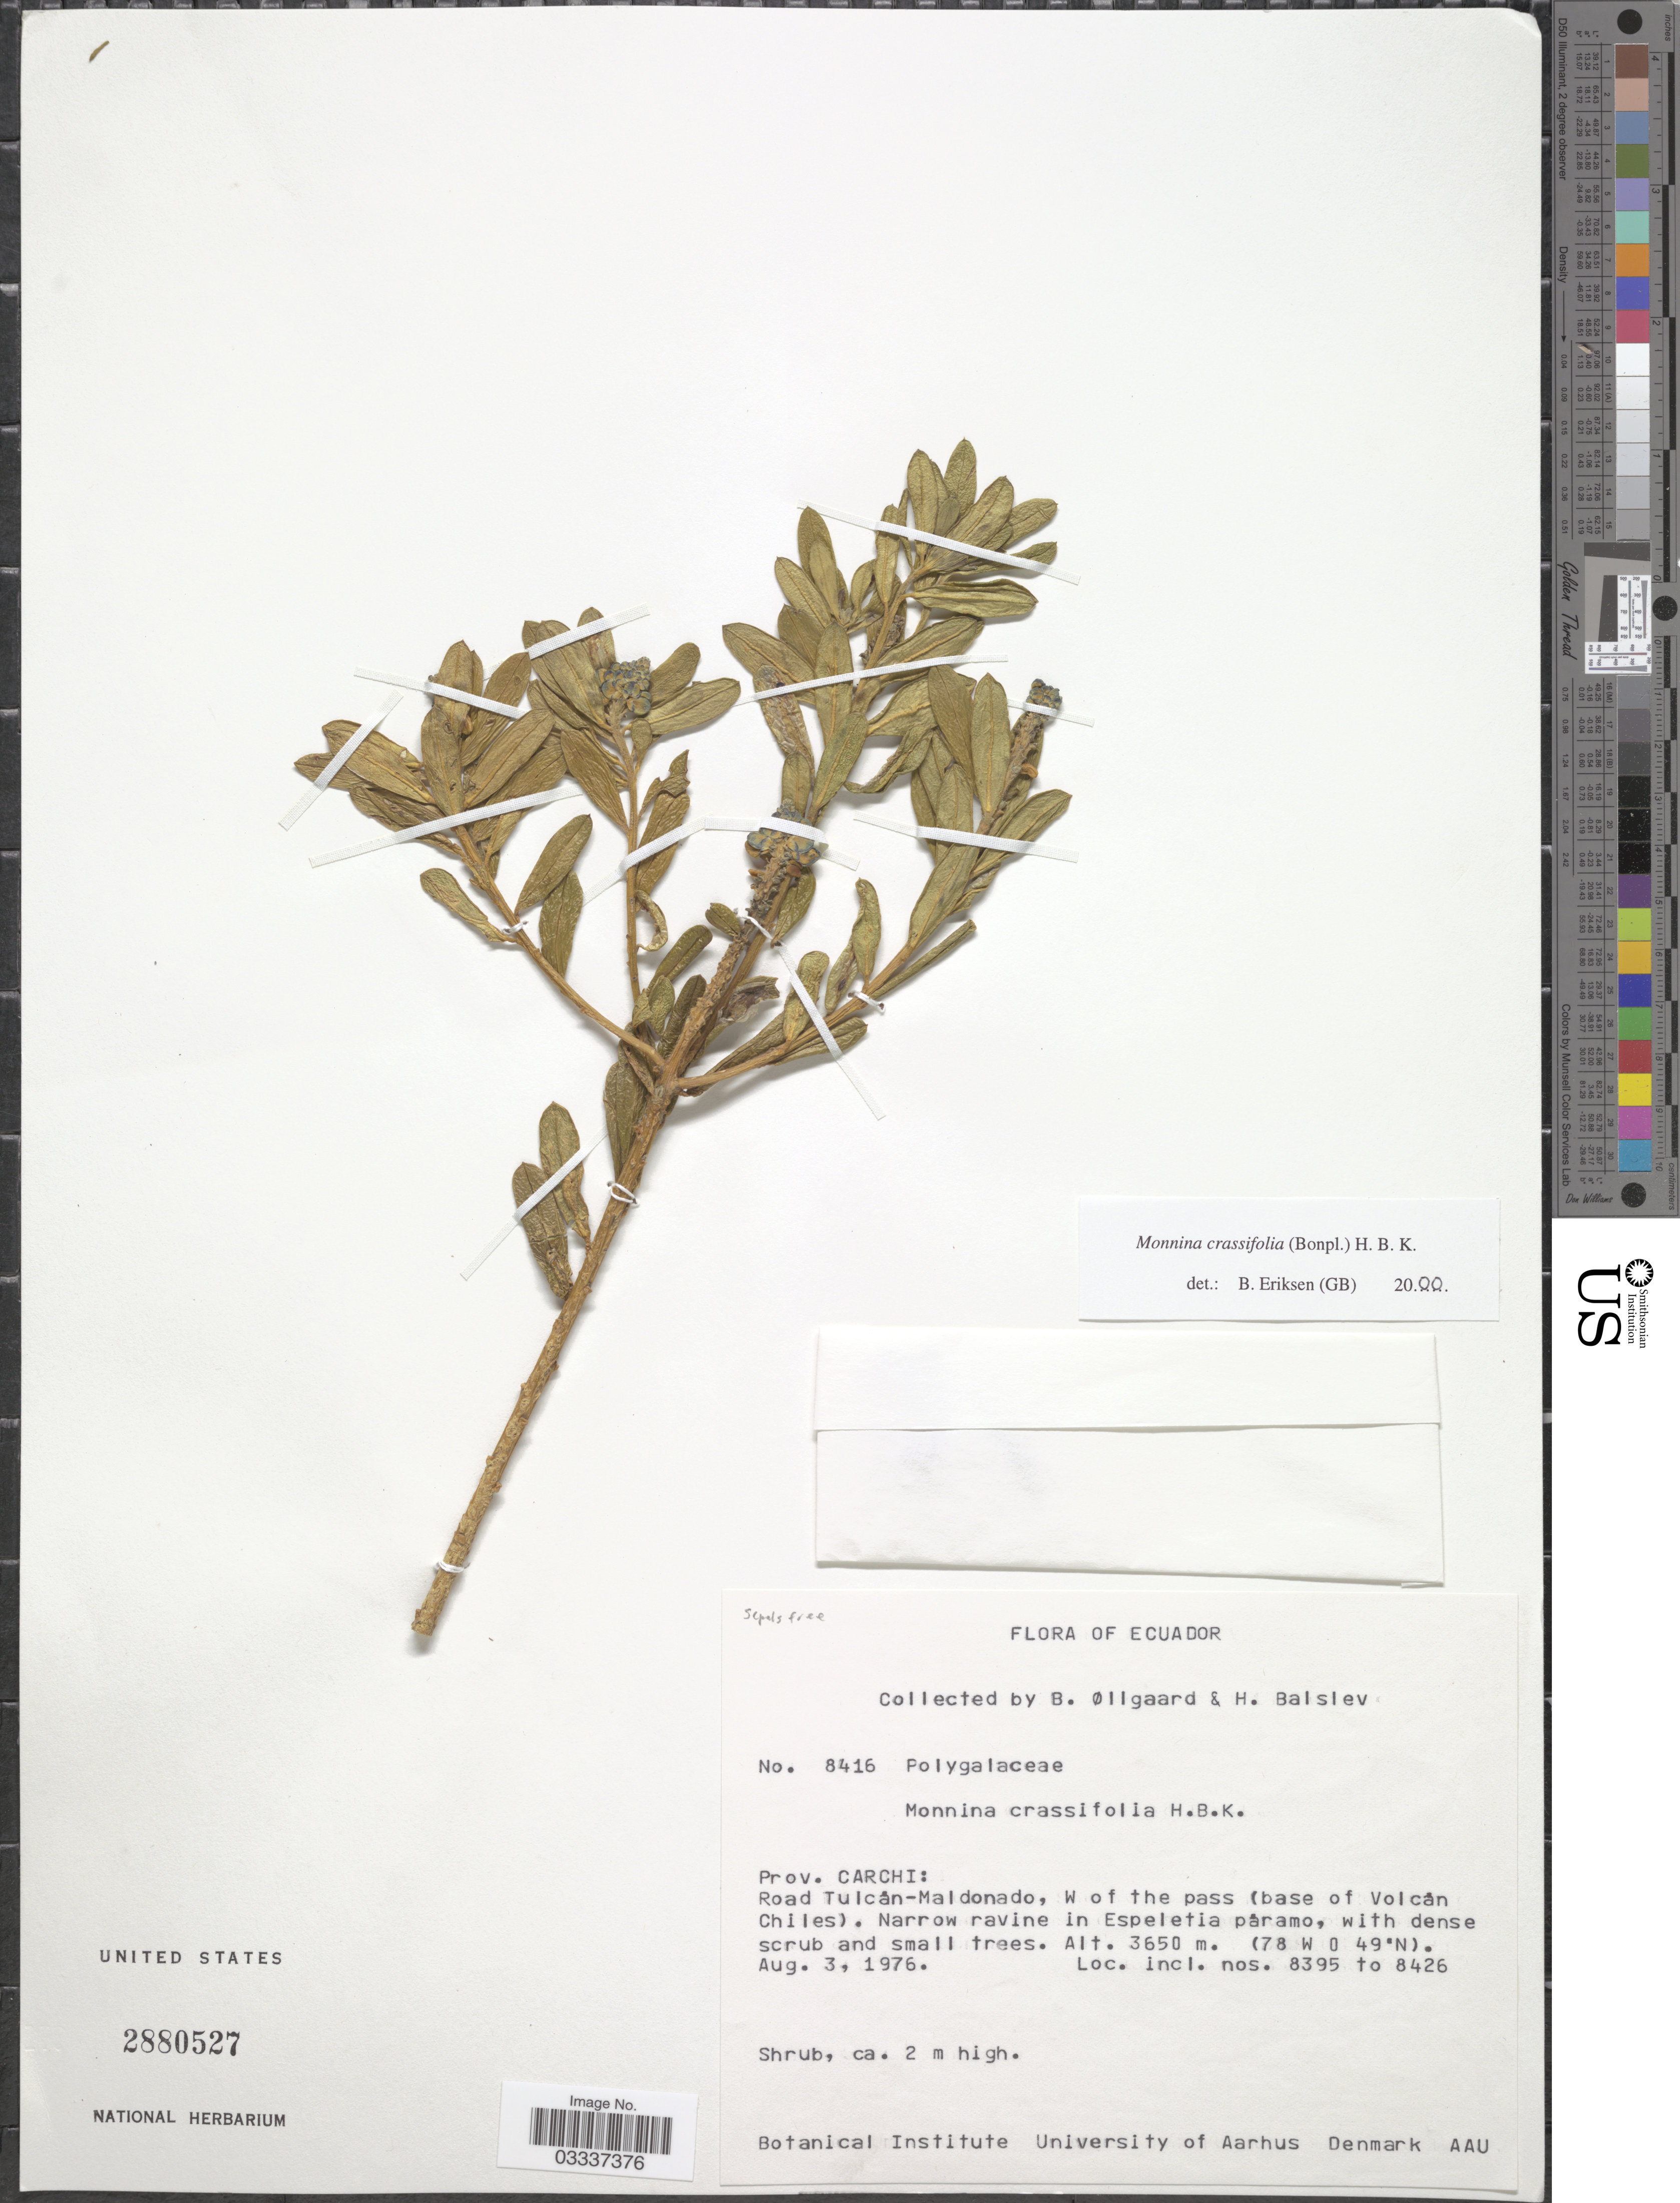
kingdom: Plantae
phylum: Tracheophyta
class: Magnoliopsida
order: Fabales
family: Polygalaceae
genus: Monnina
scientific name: Monnina crassifolia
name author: (Bonpl.) Kunth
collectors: B. Øllgaard & H. Balslev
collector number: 8416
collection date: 1976-08-03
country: Ecuador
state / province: Carchi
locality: Road Tulcán-Maldonado, W of the pass (base of Volcán Chiles).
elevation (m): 3650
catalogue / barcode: US 2880527